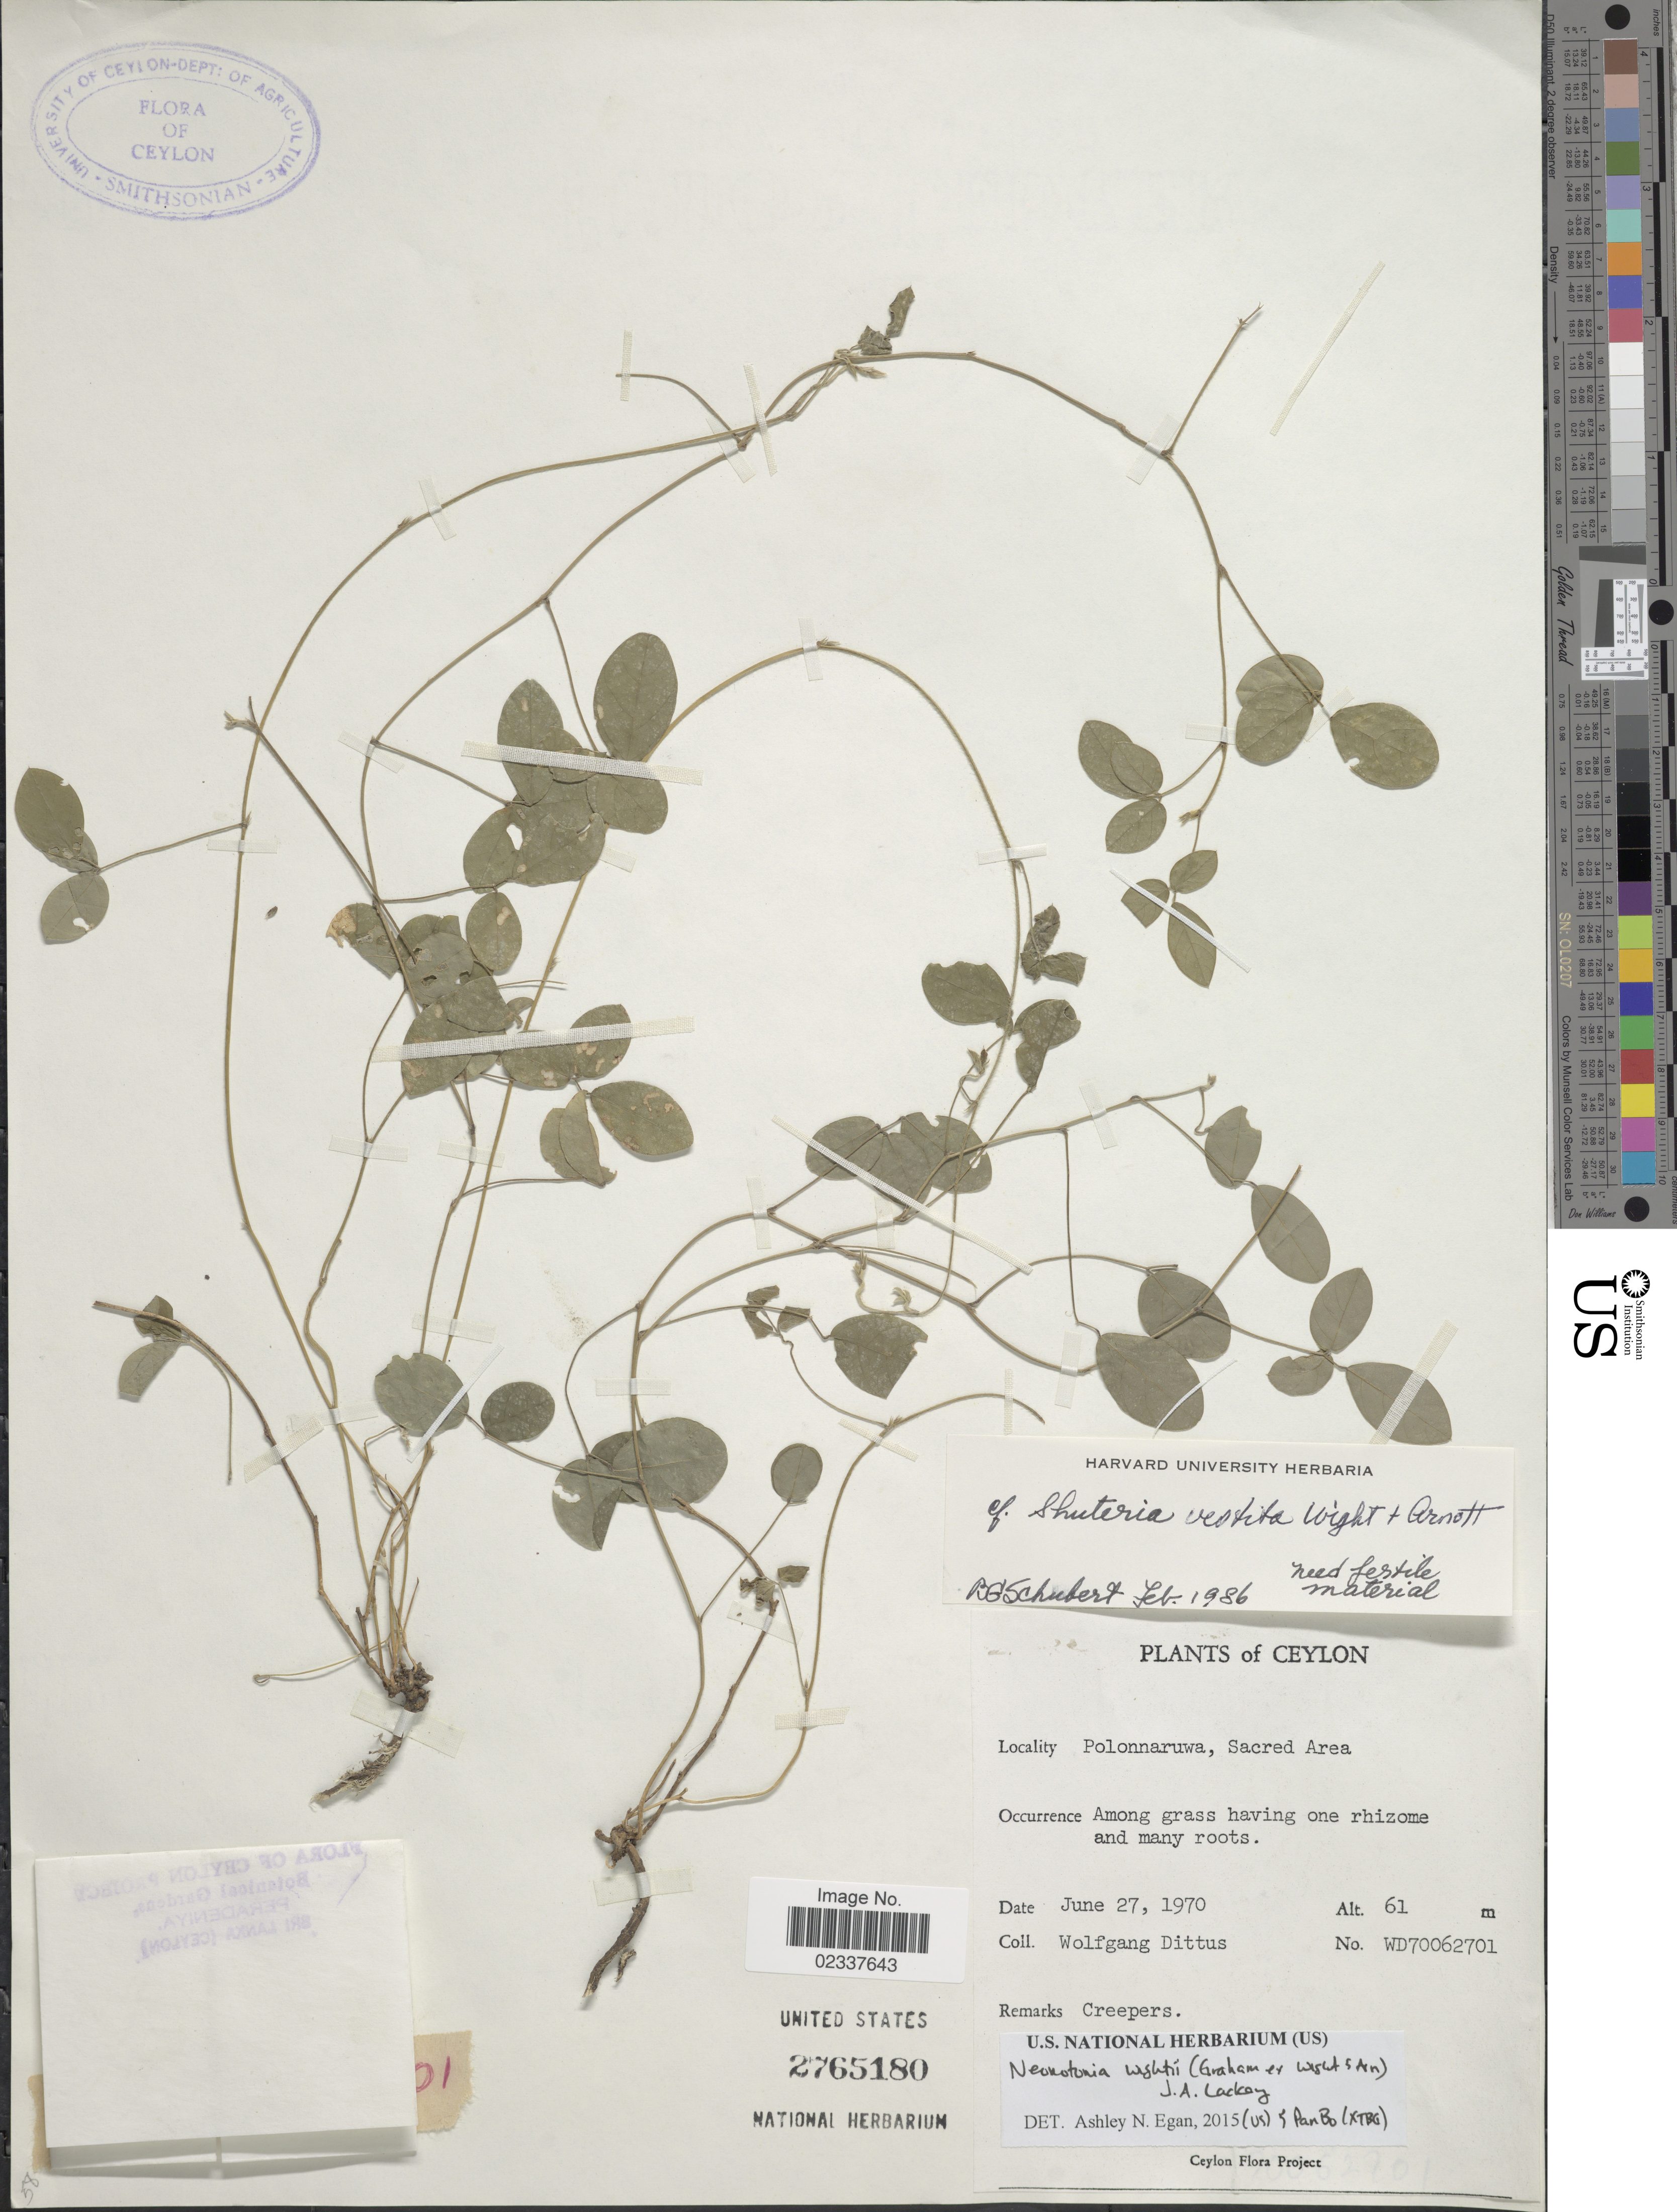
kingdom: Plantae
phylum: Tracheophyta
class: Magnoliopsida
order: Fabales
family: Fabaceae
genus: Neonotonia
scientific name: Neonotonia wightii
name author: (Arn.) J.A. Lackey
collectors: W. Dittus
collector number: WD70062701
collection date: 1970-06-27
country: Sri Lanka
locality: Ceylon, Polonnaruwa, Sacred Area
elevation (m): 61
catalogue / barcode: US 2765180